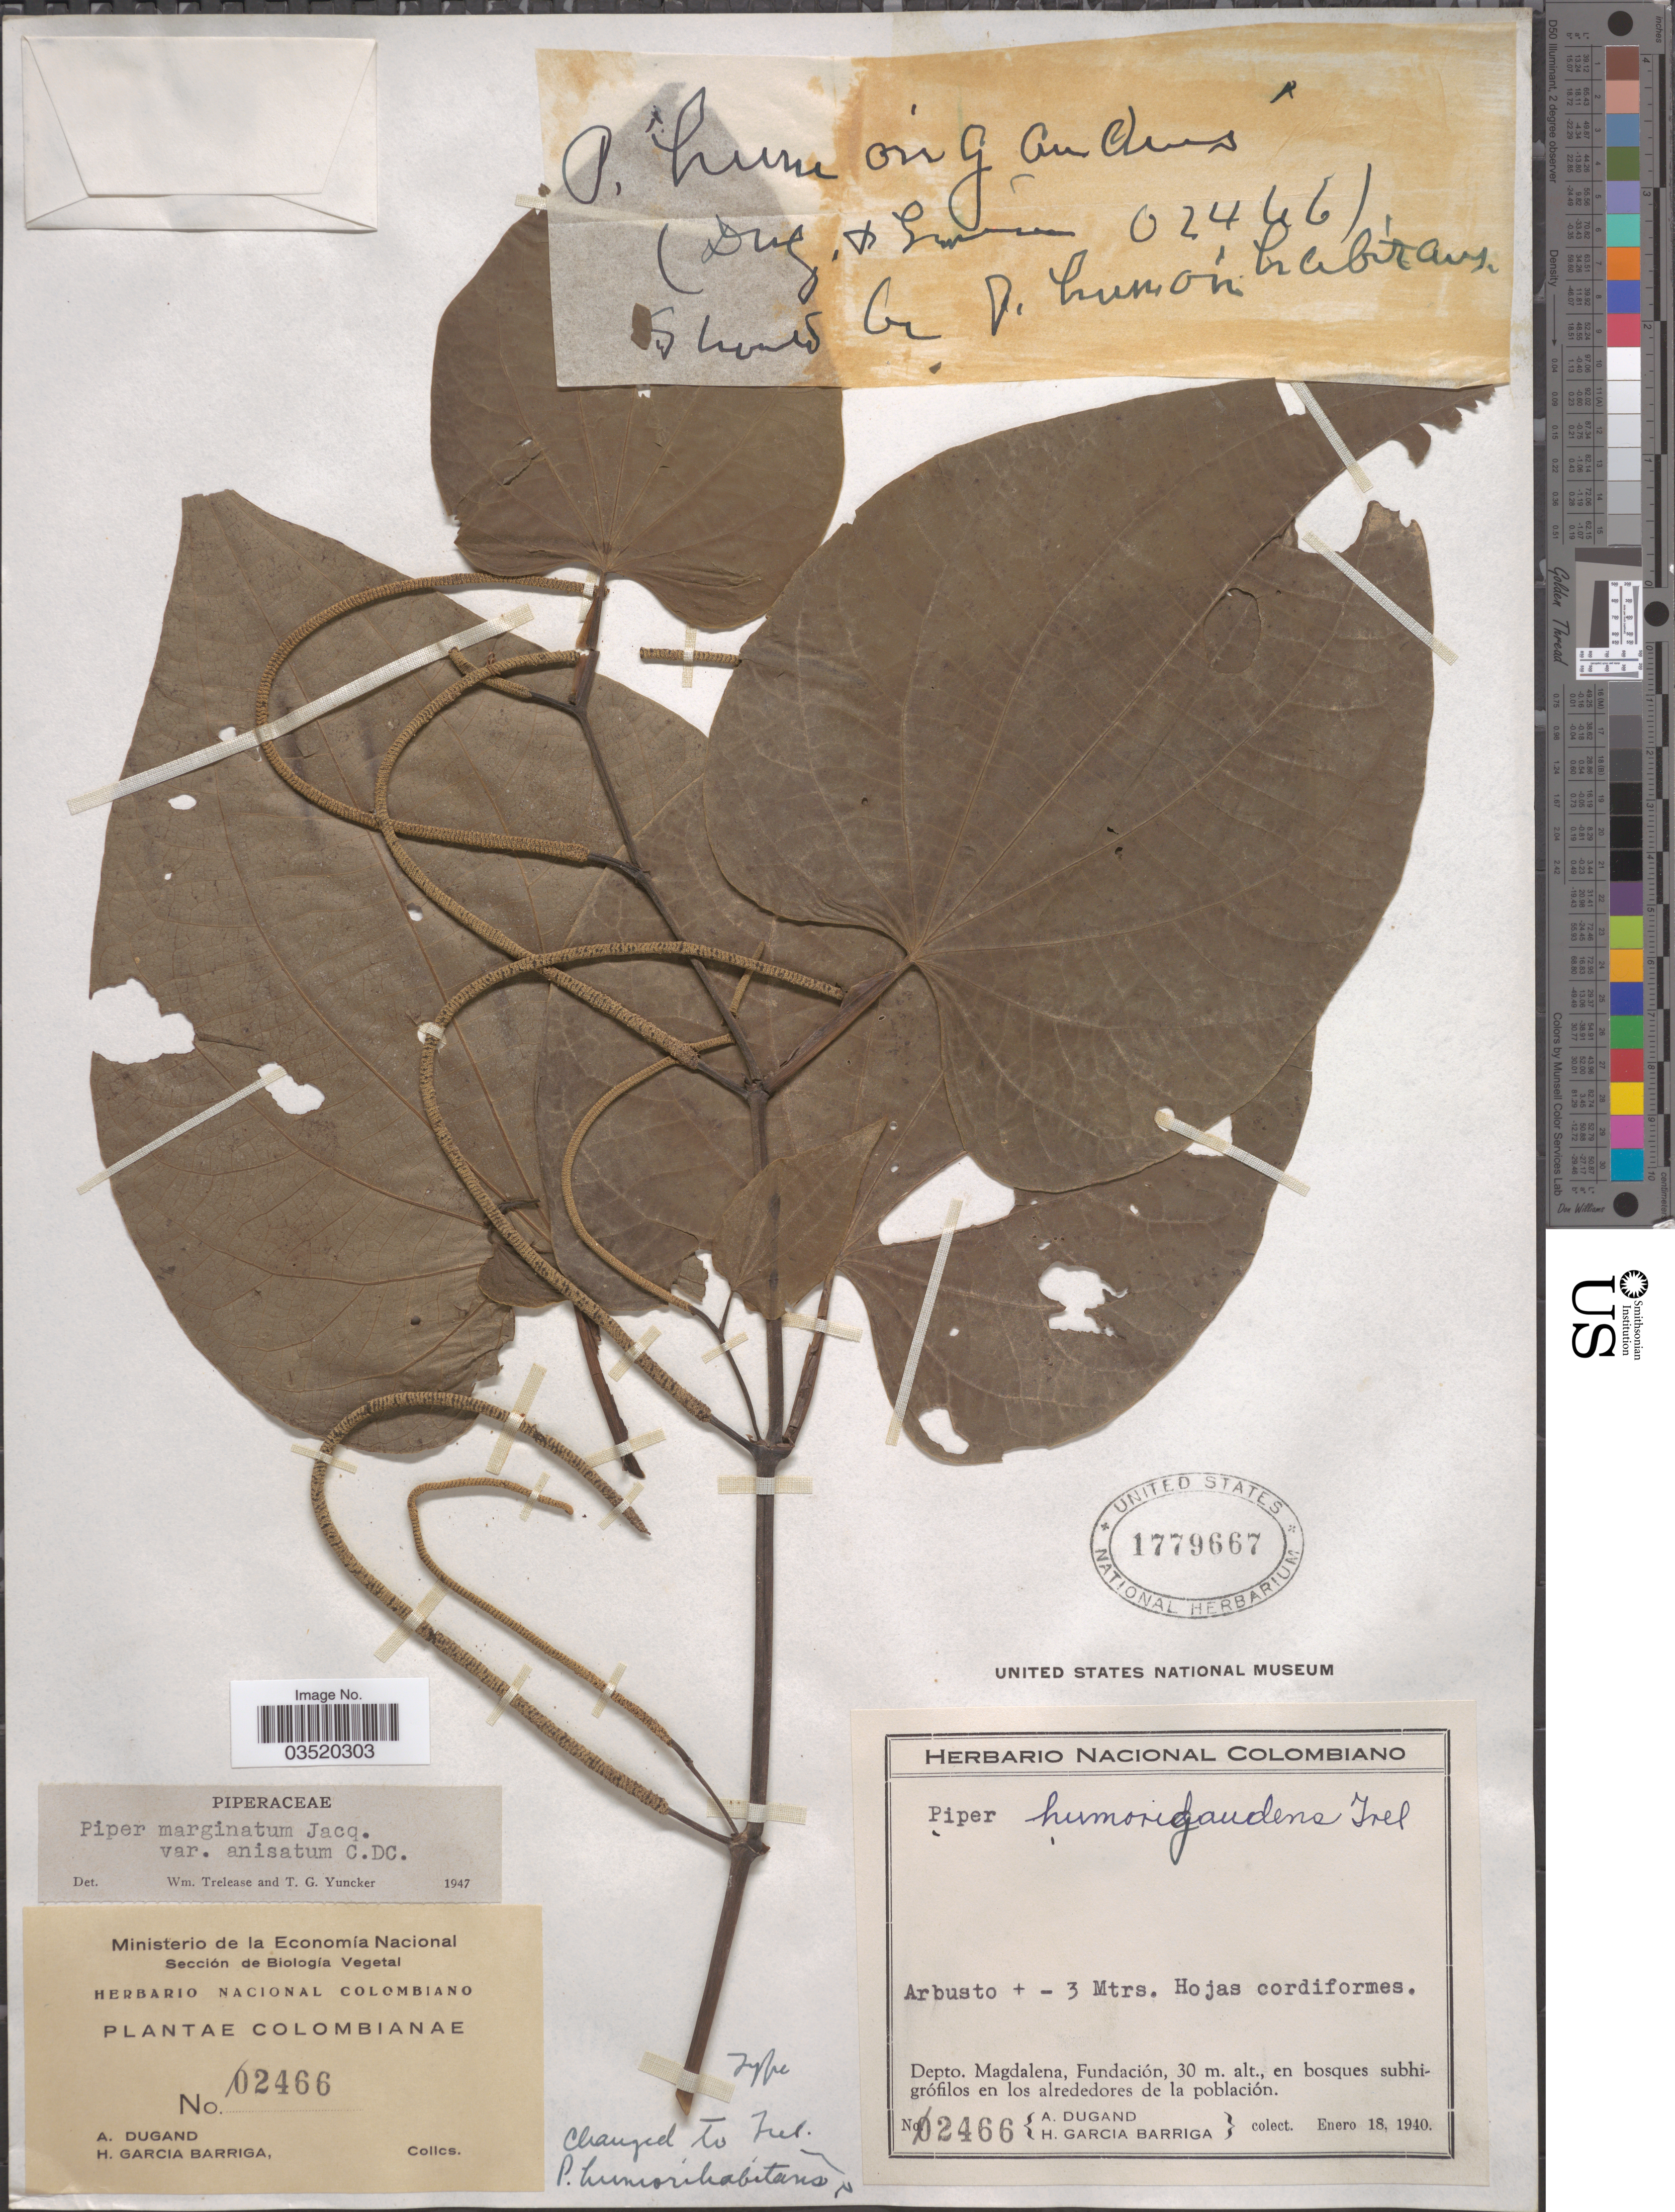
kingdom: Plantae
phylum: Tracheophyta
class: Magnoliopsida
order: Piperales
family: Piperaceae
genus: Piper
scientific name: Piper marginatum var. catalpifolium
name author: (Kunth) C. DC.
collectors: A. Dugand & H. García Barriga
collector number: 2466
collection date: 1940-01-18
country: Colombia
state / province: Magdalena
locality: Depto. Magdalena, Fundación.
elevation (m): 30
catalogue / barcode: US 1779667